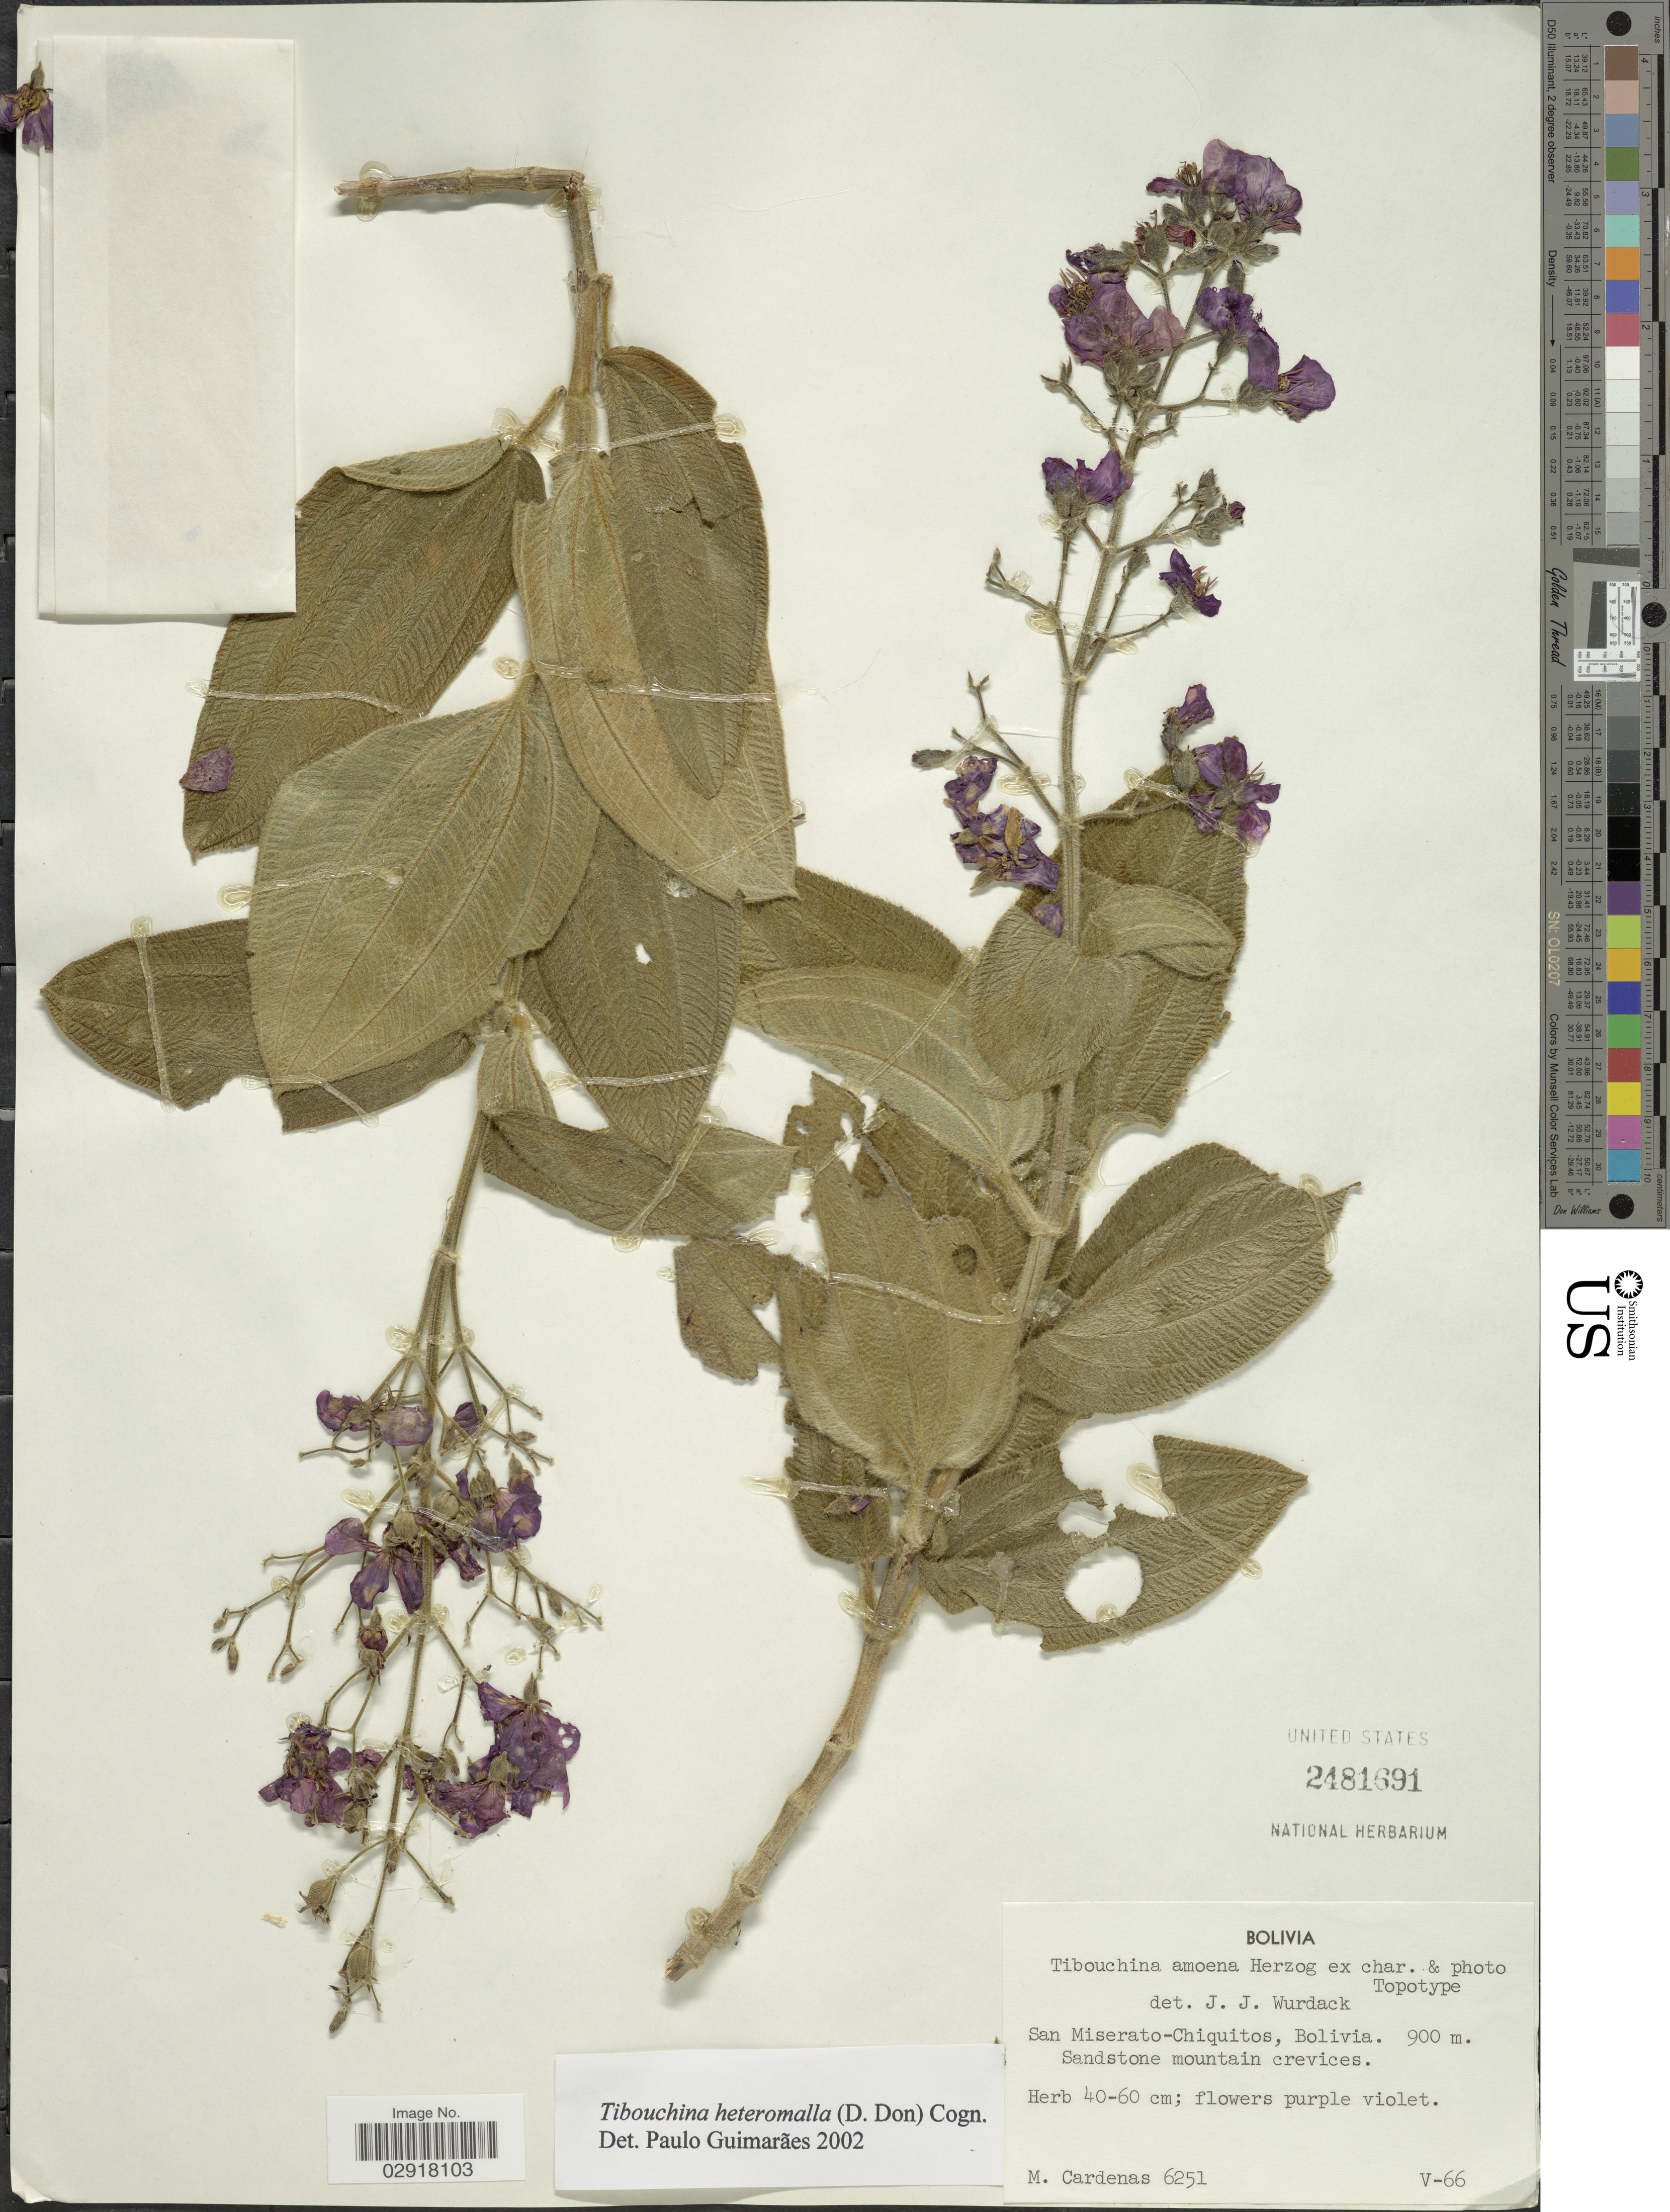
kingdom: Plantae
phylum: Tracheophyta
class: Magnoliopsida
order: Myrtales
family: Melastomataceae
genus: Pleroma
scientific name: Pleroma heteromallum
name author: (D. Don) D. Don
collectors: M. Cárdenas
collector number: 6251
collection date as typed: Transcribed d/m/y: /5/66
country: Bolivia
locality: San Miserato-Chiquitos.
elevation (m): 900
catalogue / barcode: US 2481691